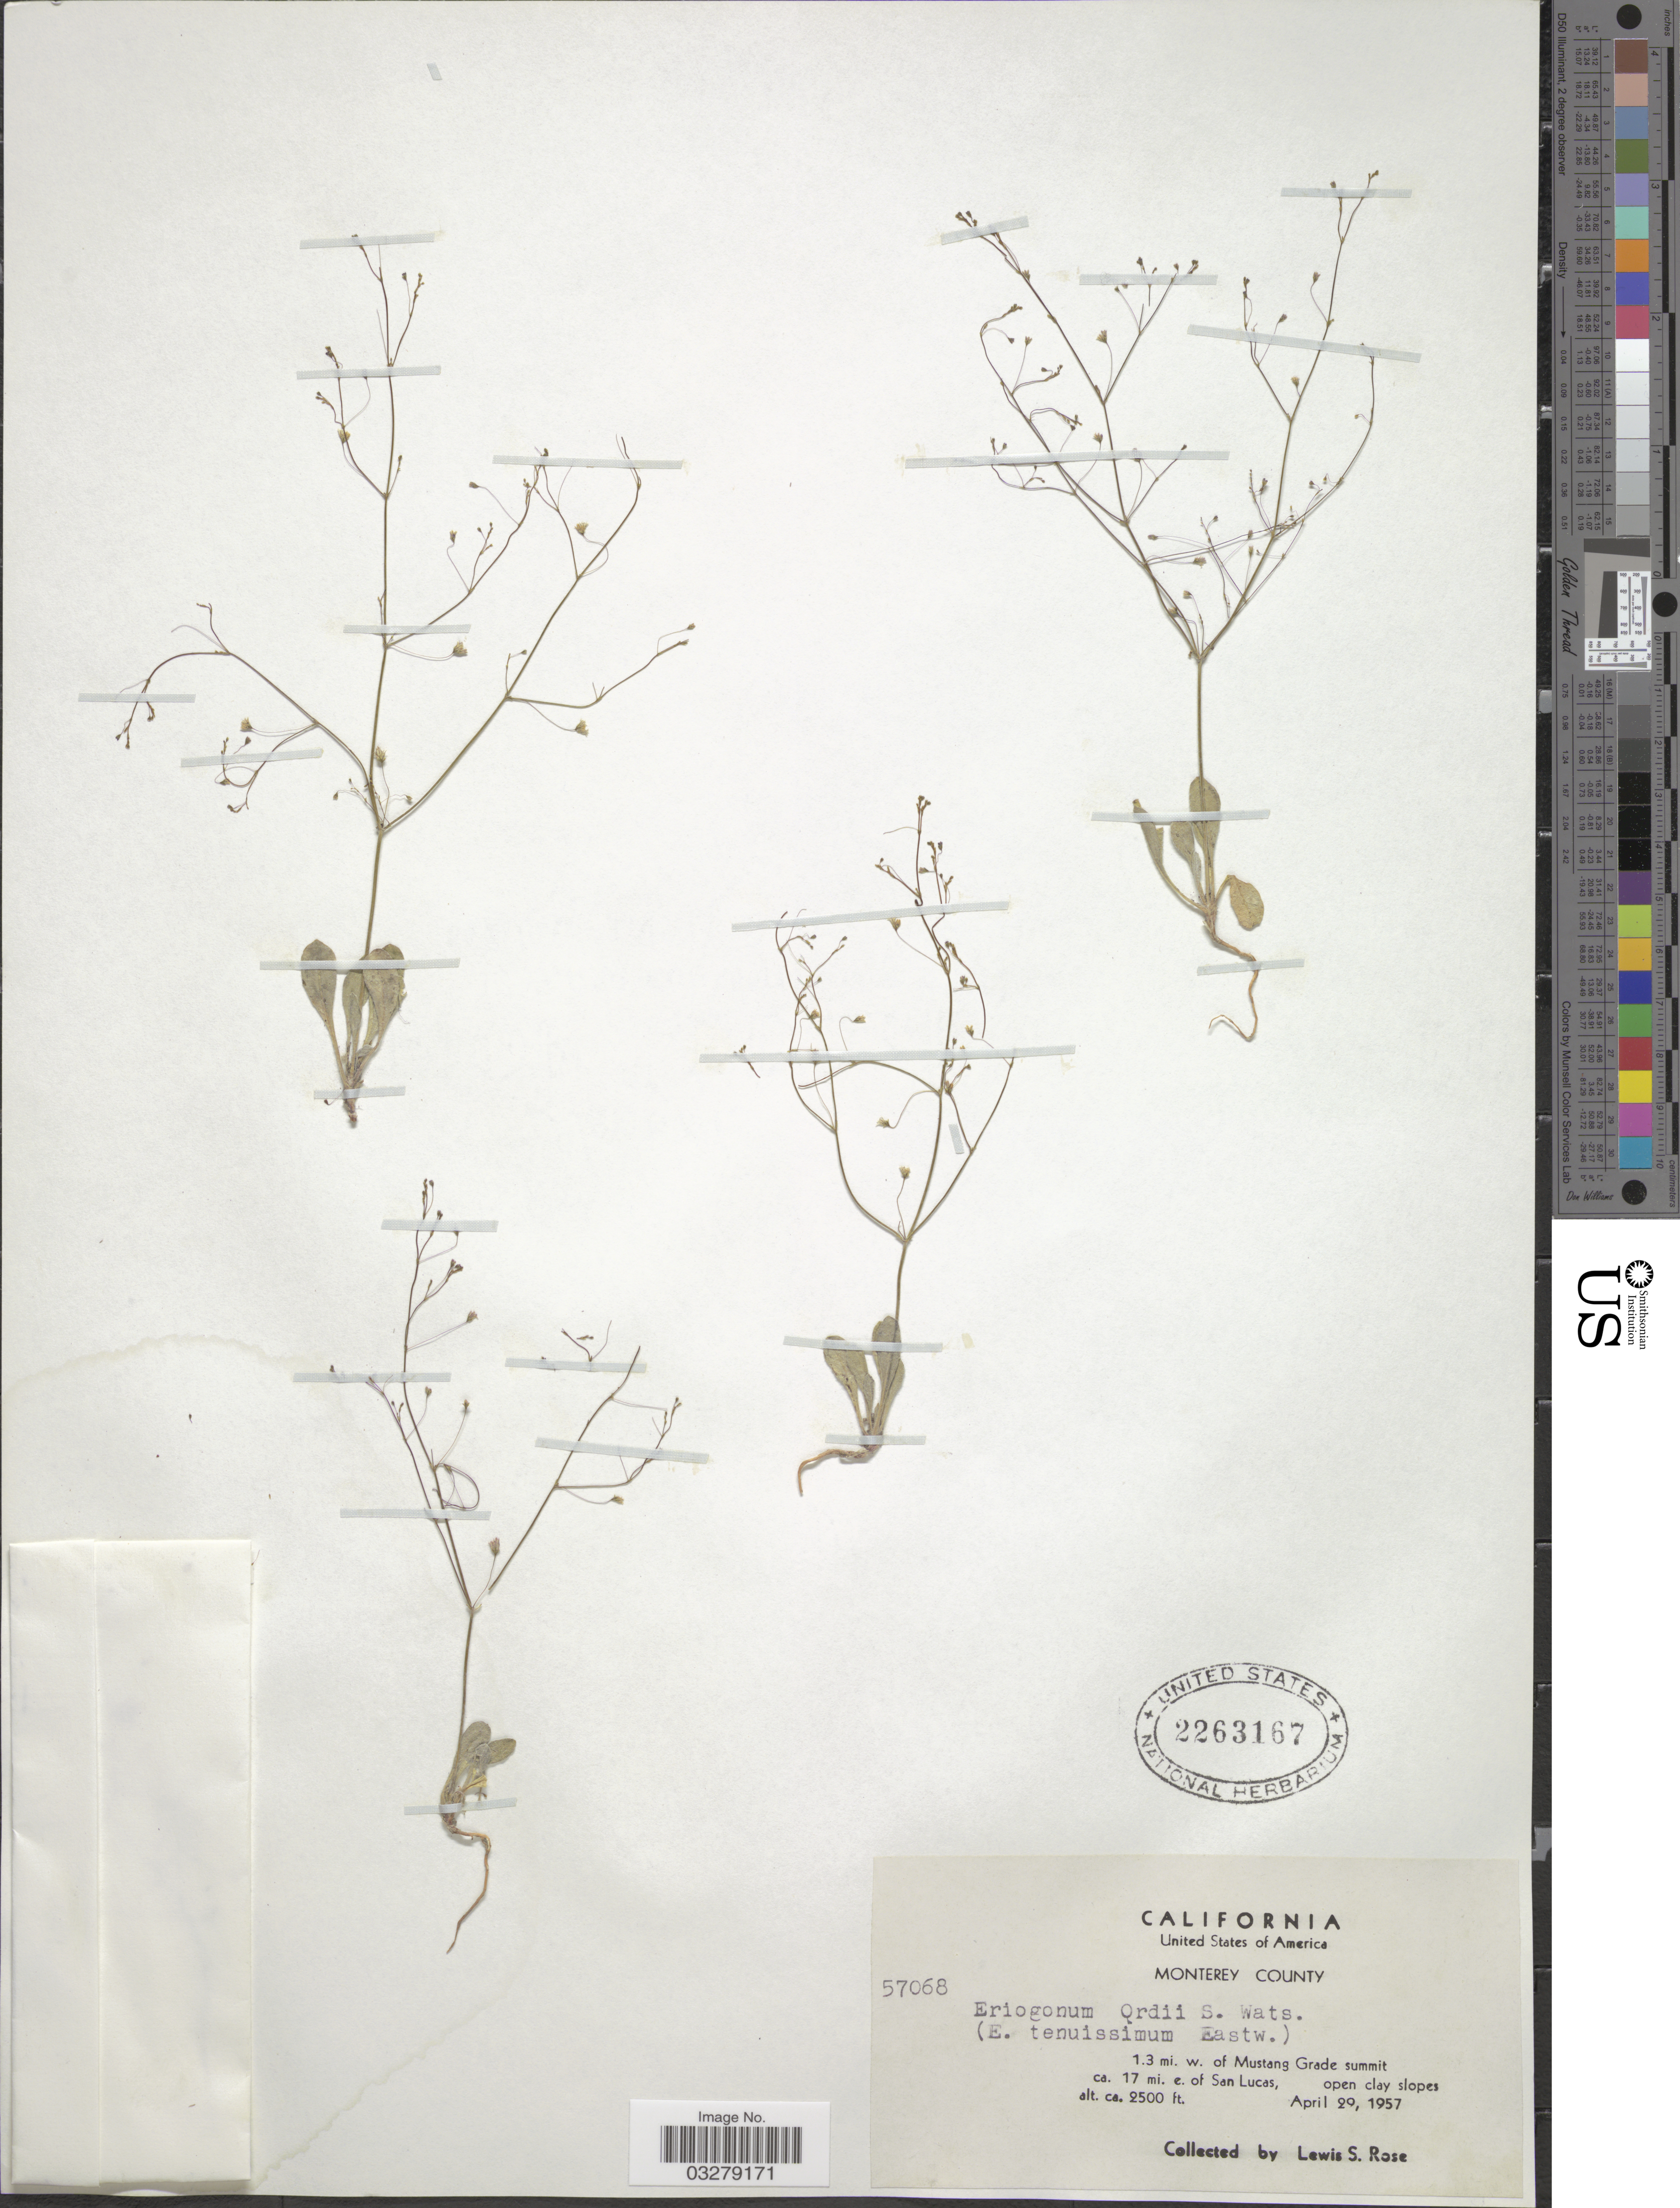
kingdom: Plantae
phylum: Tracheophyta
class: Magnoliopsida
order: Caryophyllales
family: Polygonaceae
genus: Eriogonum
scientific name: Eriogonum ordii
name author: S. Watson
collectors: L. S. Rose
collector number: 57068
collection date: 1957-04-29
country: United States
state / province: California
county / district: Monterey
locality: Monterey County. 1.3. miles w. of Mustang Grade summit, ca. 17 mi. e. of San Lucas.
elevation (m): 762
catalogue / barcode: US 2263167